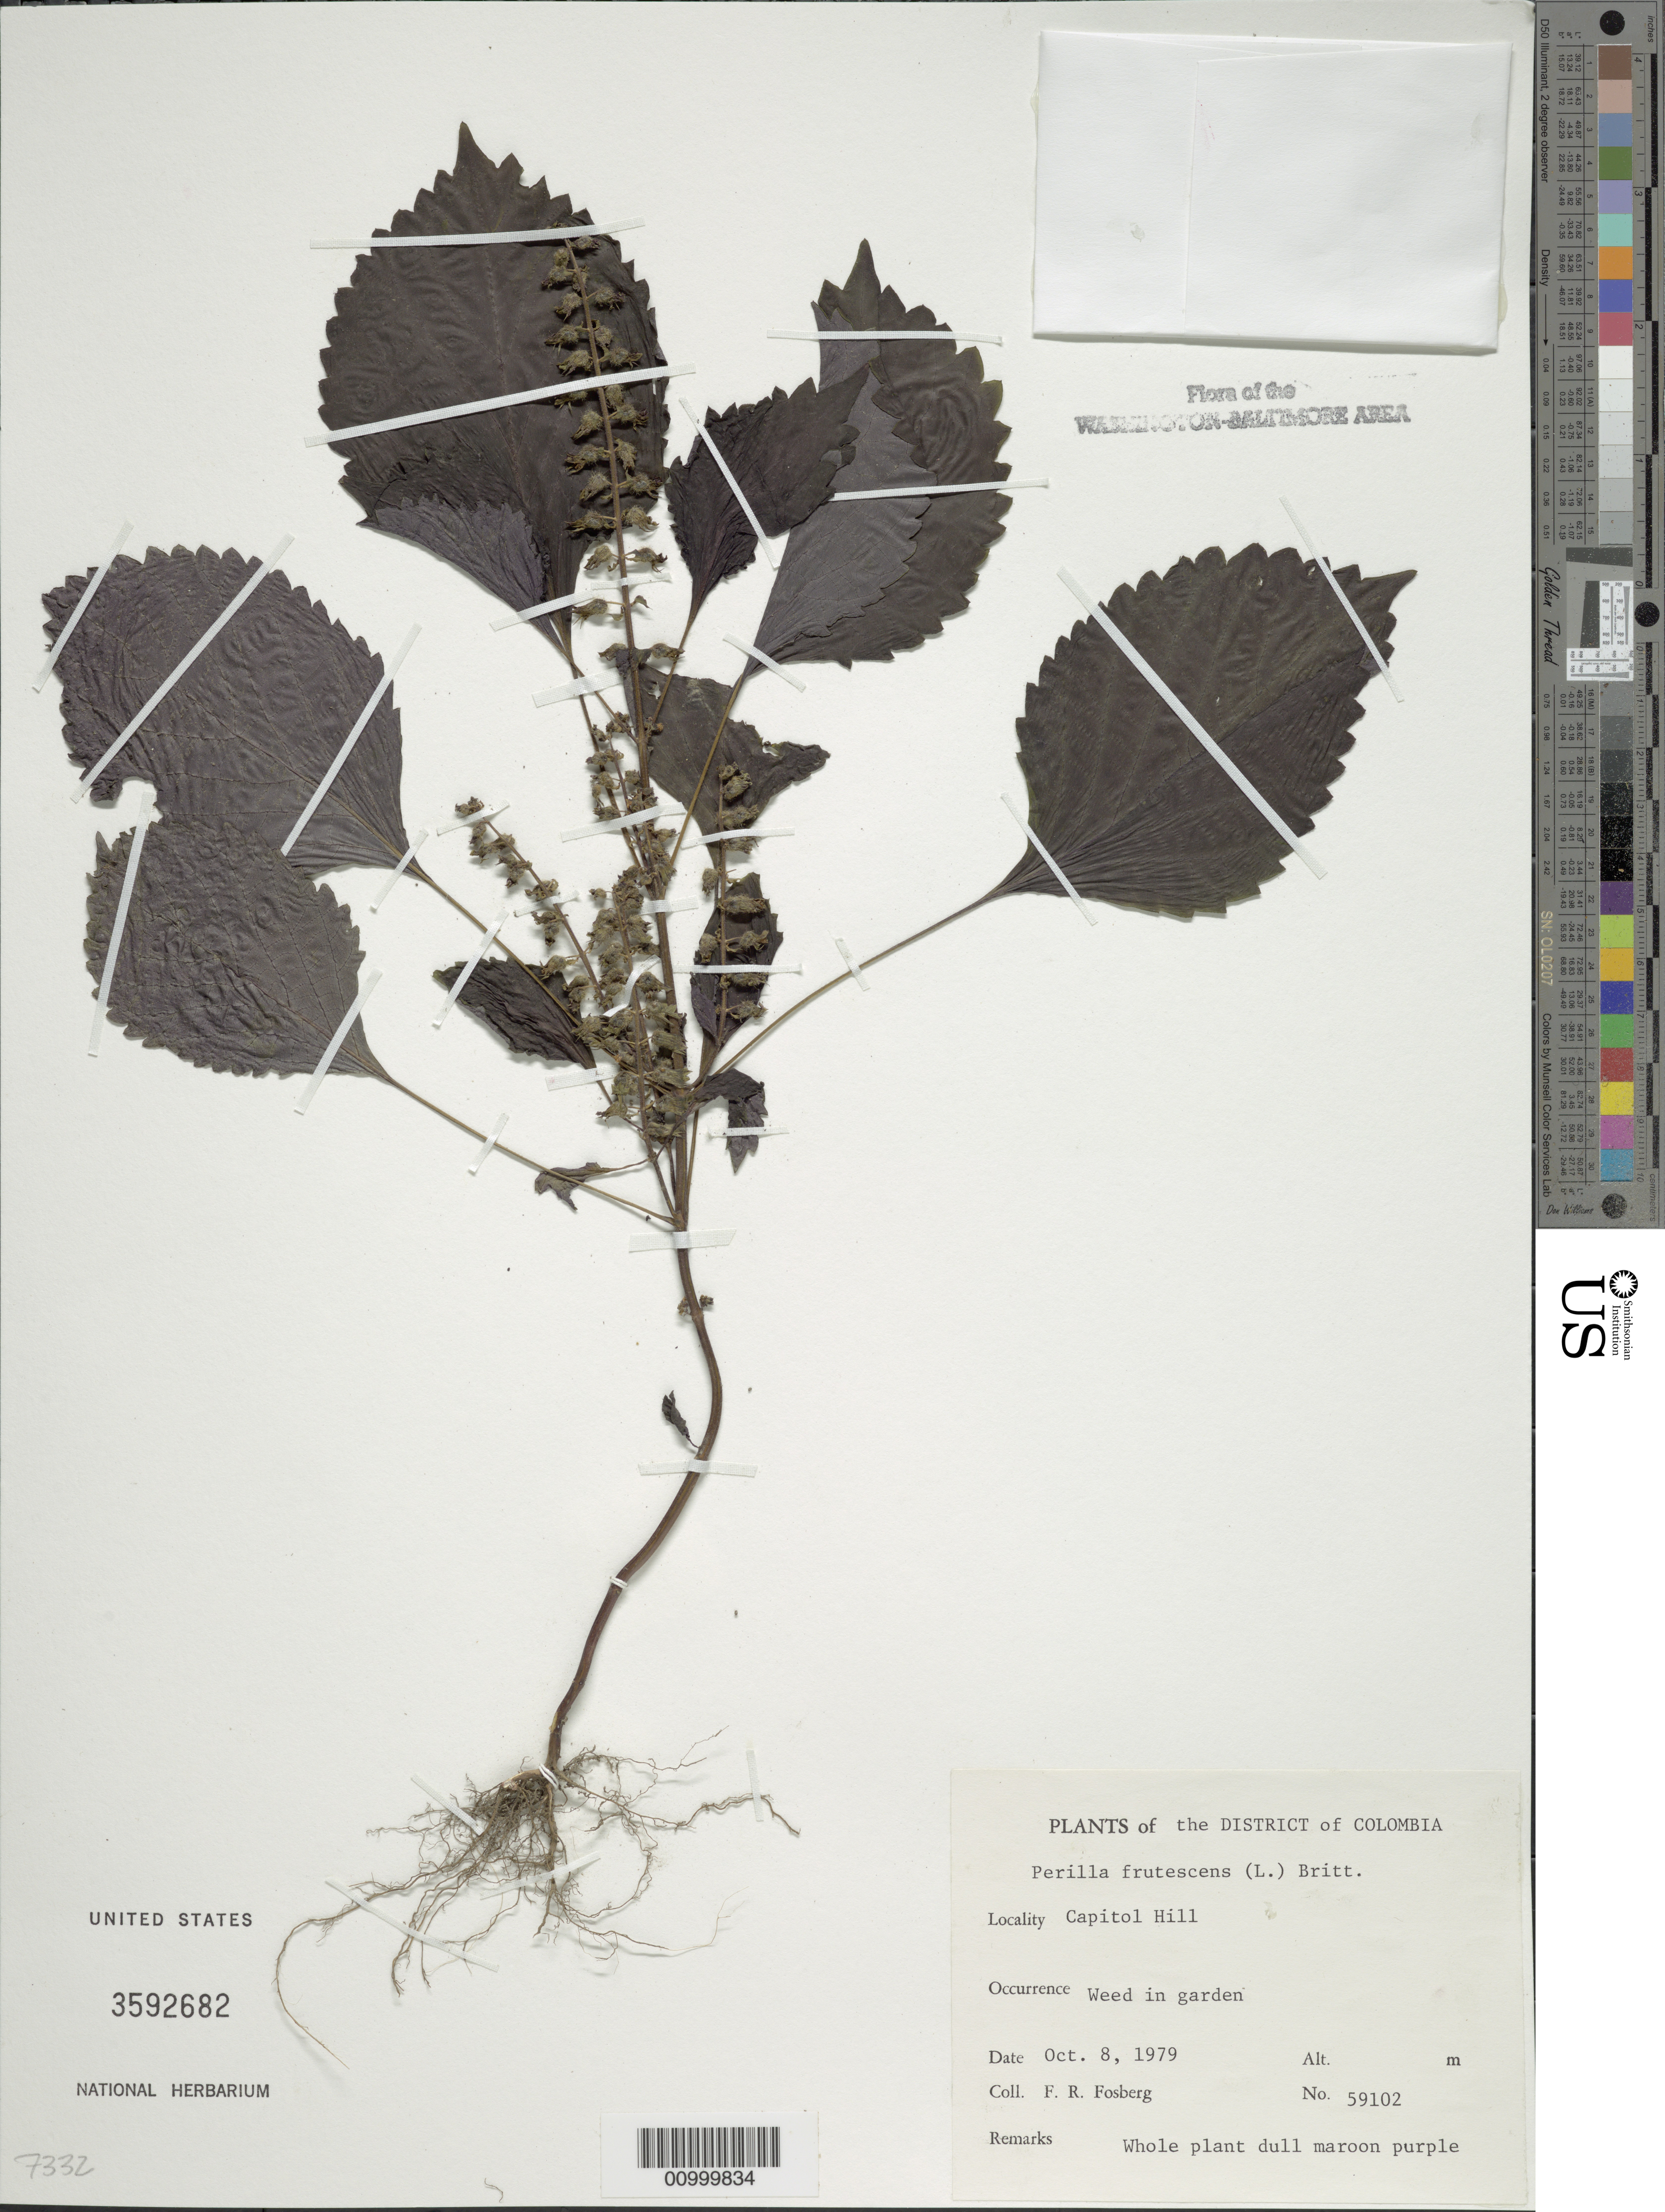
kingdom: Plantae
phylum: Tracheophyta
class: Magnoliopsida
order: Lamiales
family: Lamiaceae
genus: Perilla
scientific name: Perilla frutescens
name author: (L.) Britton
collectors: F. R. Fosberg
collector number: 59102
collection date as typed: Oct. 8, 1979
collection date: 1979-10-08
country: United States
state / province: District of Columbia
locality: Capitol Hill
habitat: weed in garden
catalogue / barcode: US 3592682